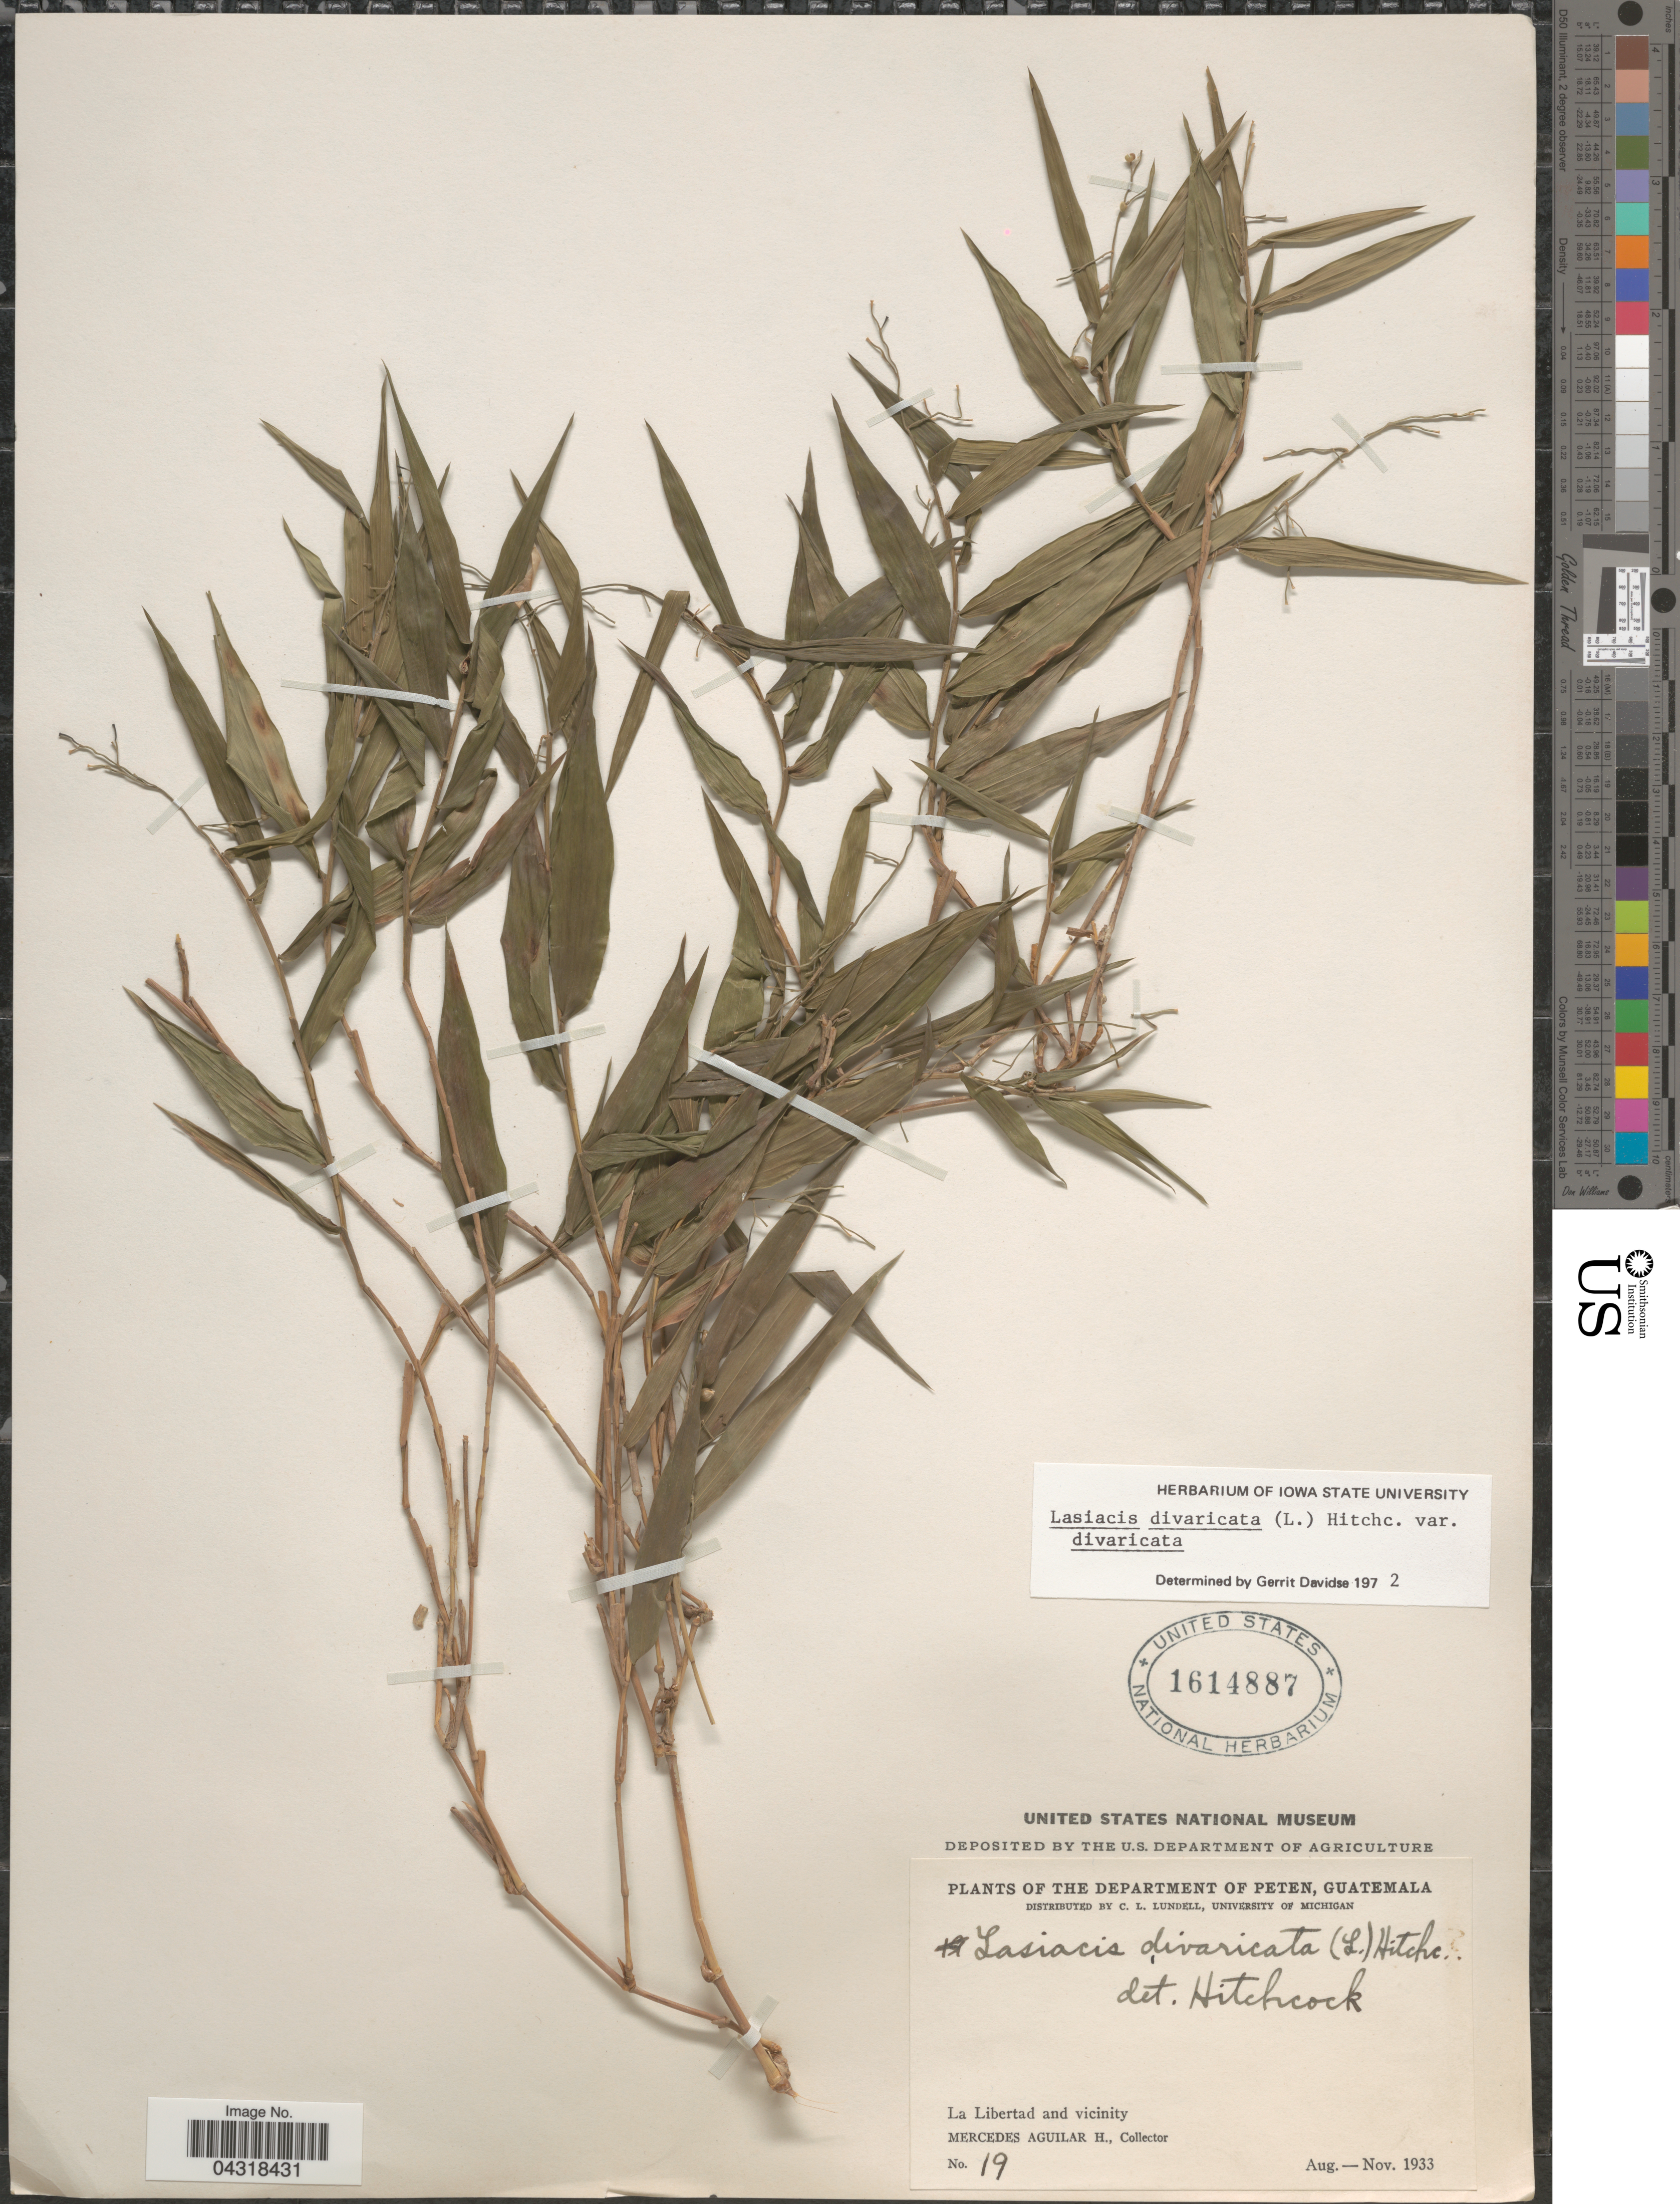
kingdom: Plantae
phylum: Tracheophyta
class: Liliopsida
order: Poales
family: Poaceae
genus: Lasiacis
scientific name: Lasiacis divaricata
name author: (L.) Hitchc.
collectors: M. Aguilar H.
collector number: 19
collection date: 1933-08/1933-11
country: Guatemala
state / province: El Peten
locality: The Department of Peten. La Libertad and vicinity.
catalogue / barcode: US 1614887